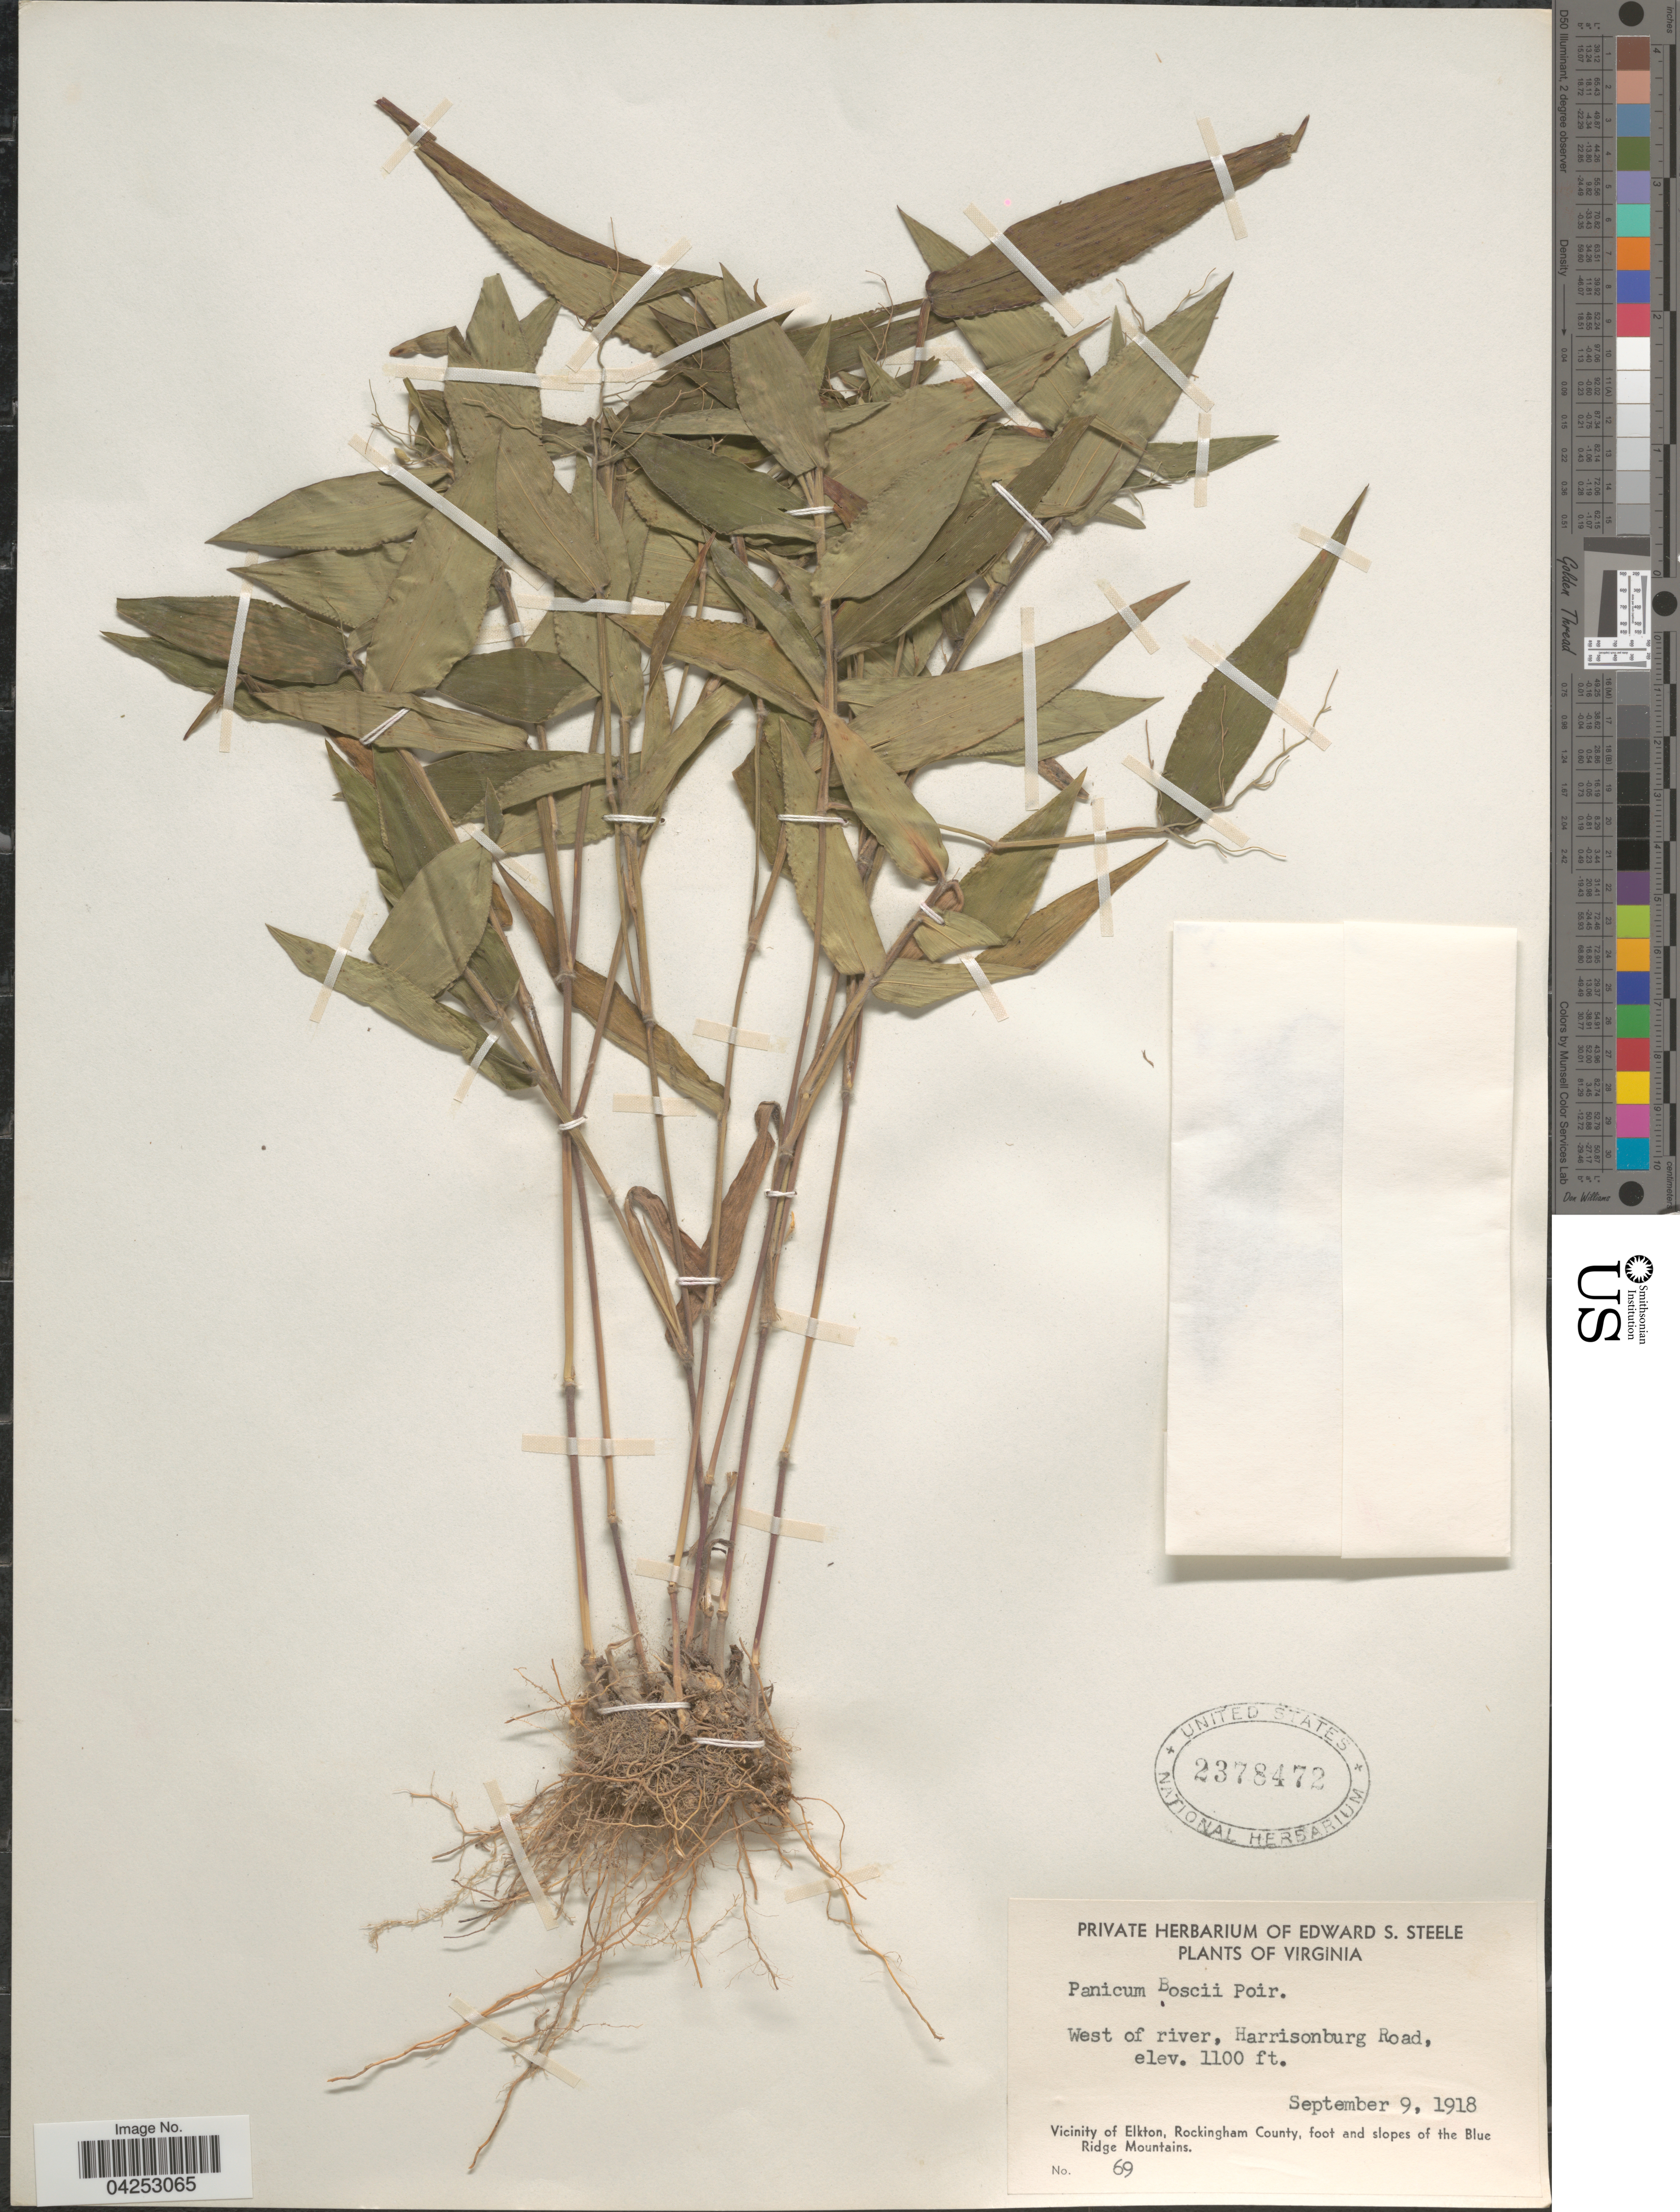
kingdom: Plantae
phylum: Tracheophyta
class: Liliopsida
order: Poales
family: Poaceae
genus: Dichanthelium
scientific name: Dichanthelium boscii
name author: (Poir.) Gould & C.A. Clark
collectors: ex herb. Edward S. Steele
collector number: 69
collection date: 1918-09-09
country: United States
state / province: Virginia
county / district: Rockingham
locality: West of river, Harrisonburg Road. Vicinity of Elkton, Rockingham County, foot and slopes of the Blue Ridge Mountains.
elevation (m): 335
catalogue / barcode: US 2378472